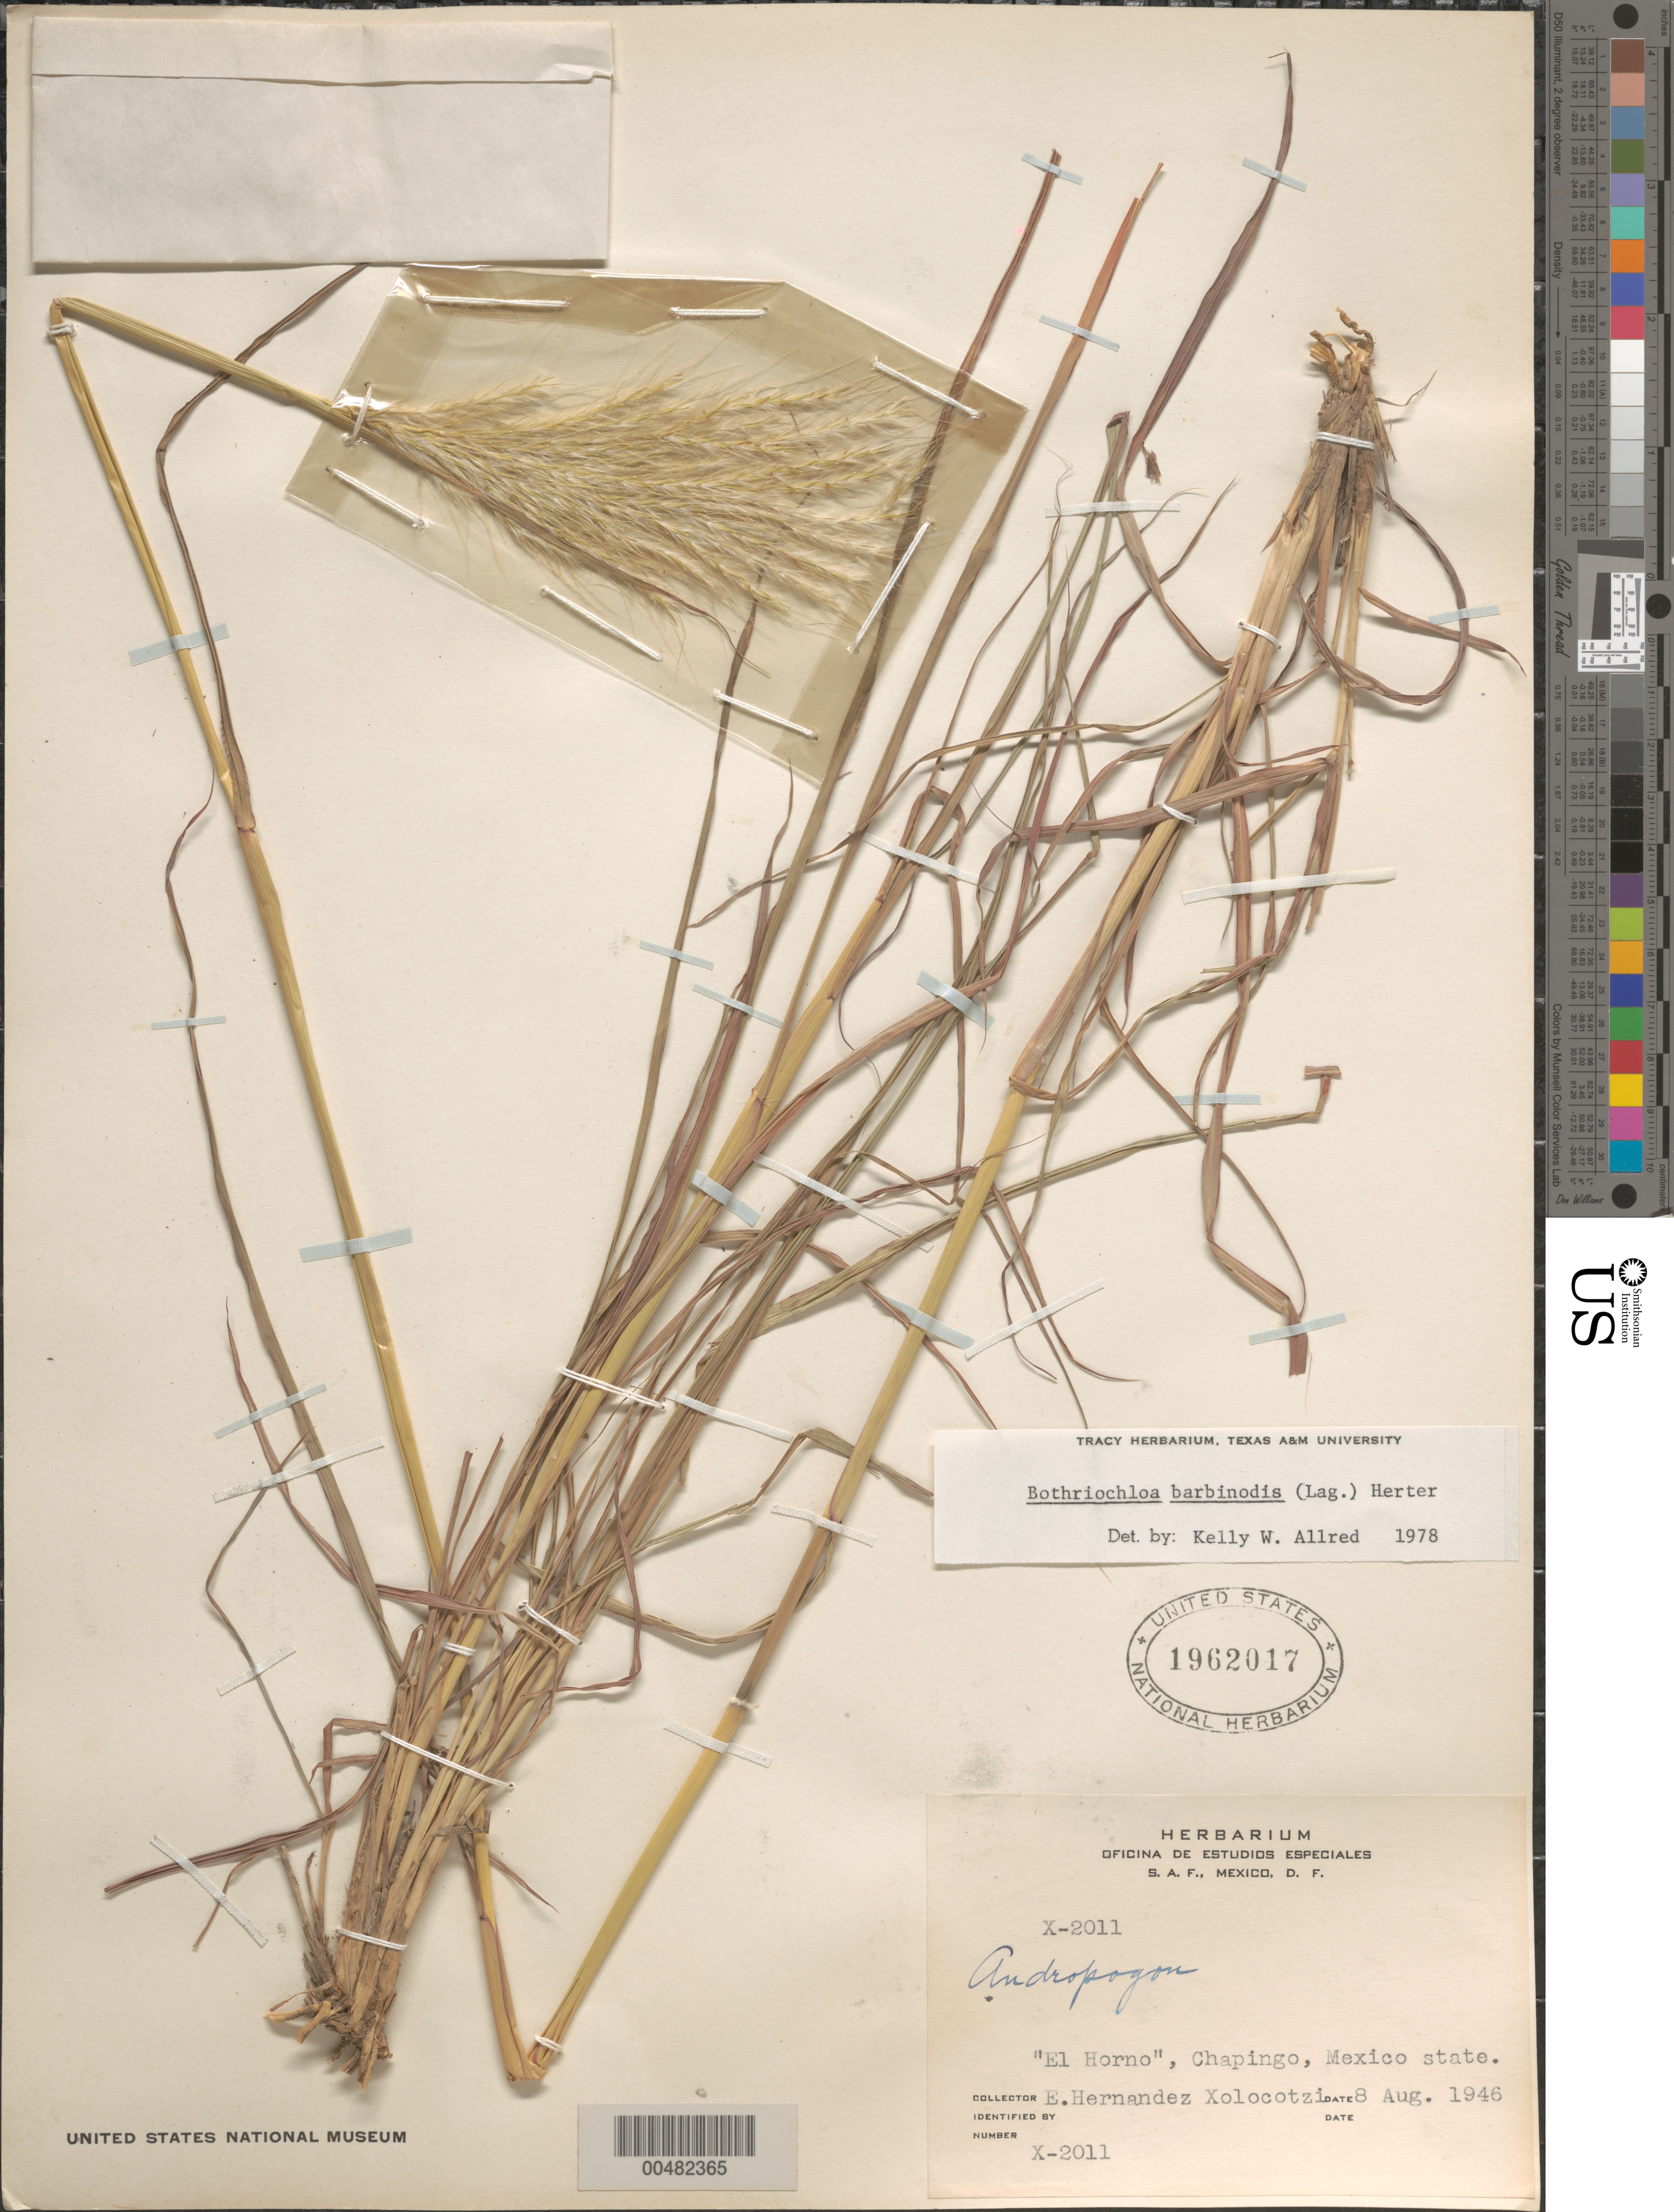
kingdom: Plantae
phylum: Tracheophyta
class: Liliopsida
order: Poales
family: Poaceae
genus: Bothriochloa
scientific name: Bothriochloa barbinodis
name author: (Lag.) Herter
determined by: Allred, K. W.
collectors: E. I. Hernández-X.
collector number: X-2011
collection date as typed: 8 Aug 1946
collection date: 1946-08-08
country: Mexico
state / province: México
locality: El Horno, Chapingo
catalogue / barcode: US 1962017